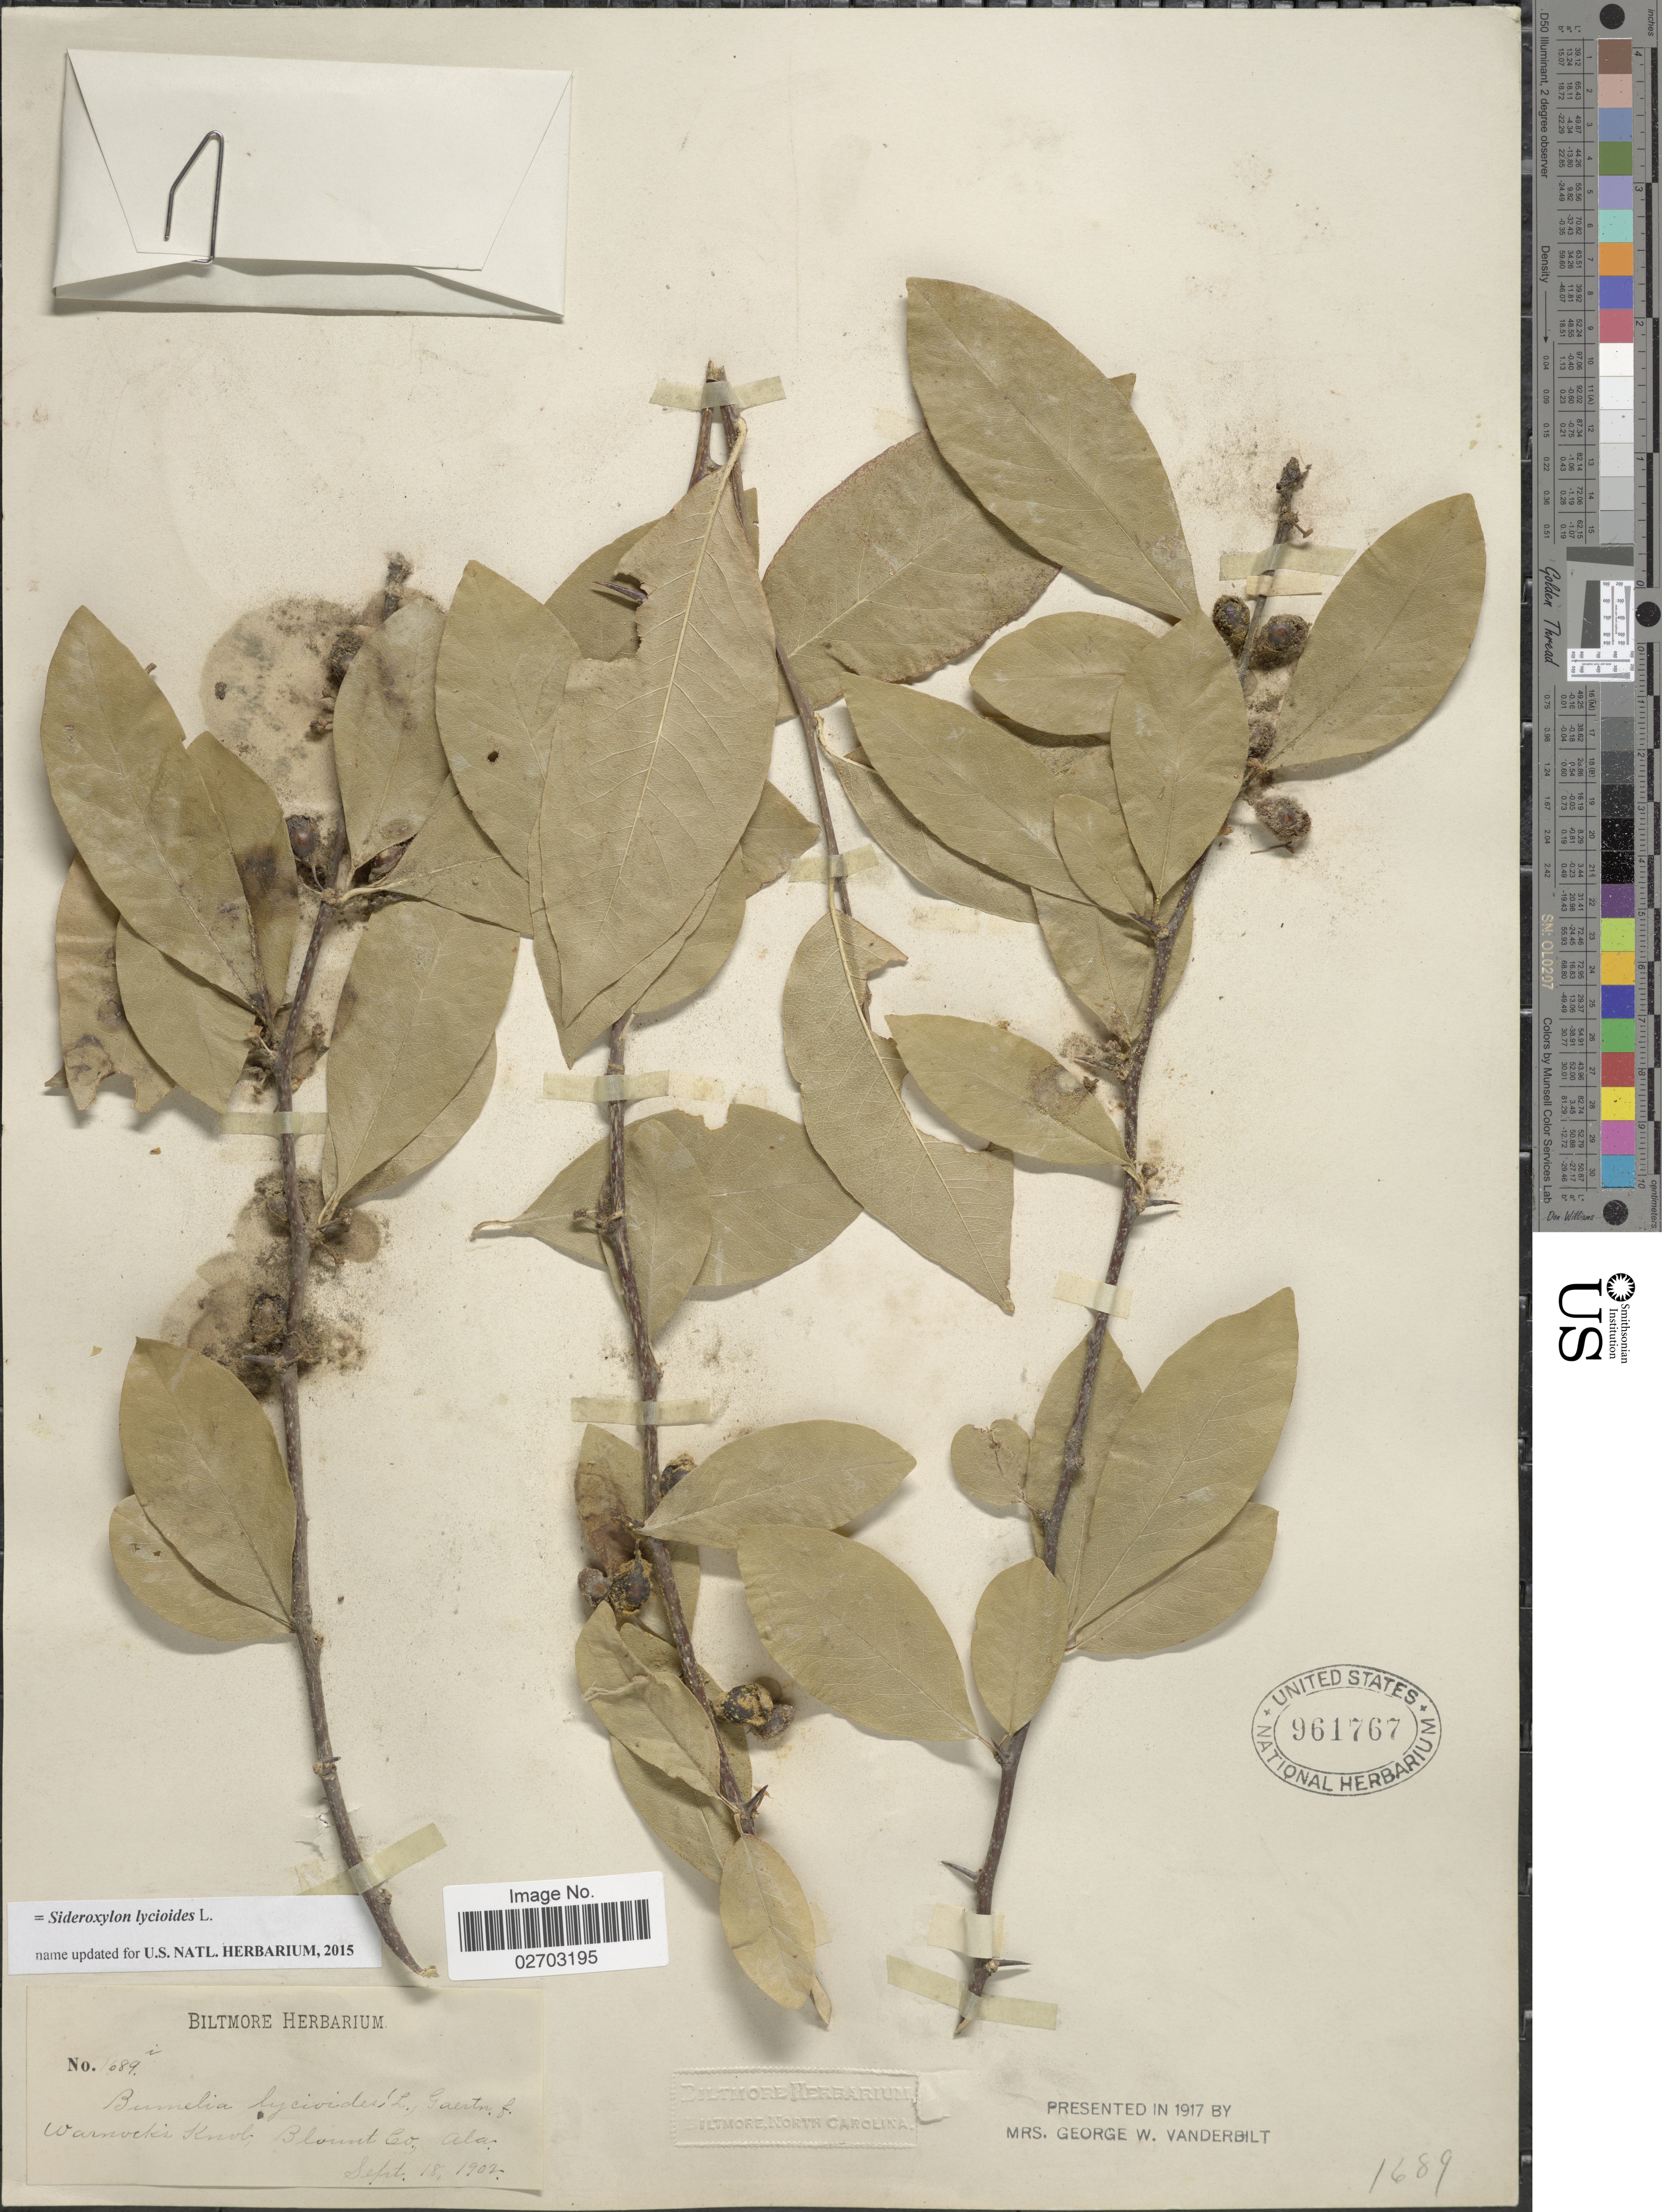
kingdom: Plantae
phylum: Tracheophyta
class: Magnoliopsida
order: Ericales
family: Sapotaceae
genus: Sideroxylon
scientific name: Sideroxylon lycioides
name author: L.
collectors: ex herb. Biltmore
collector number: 1089i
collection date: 1902-09-18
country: United States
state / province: Alabama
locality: Warmock's Knob, Blount Co.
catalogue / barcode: US 961767